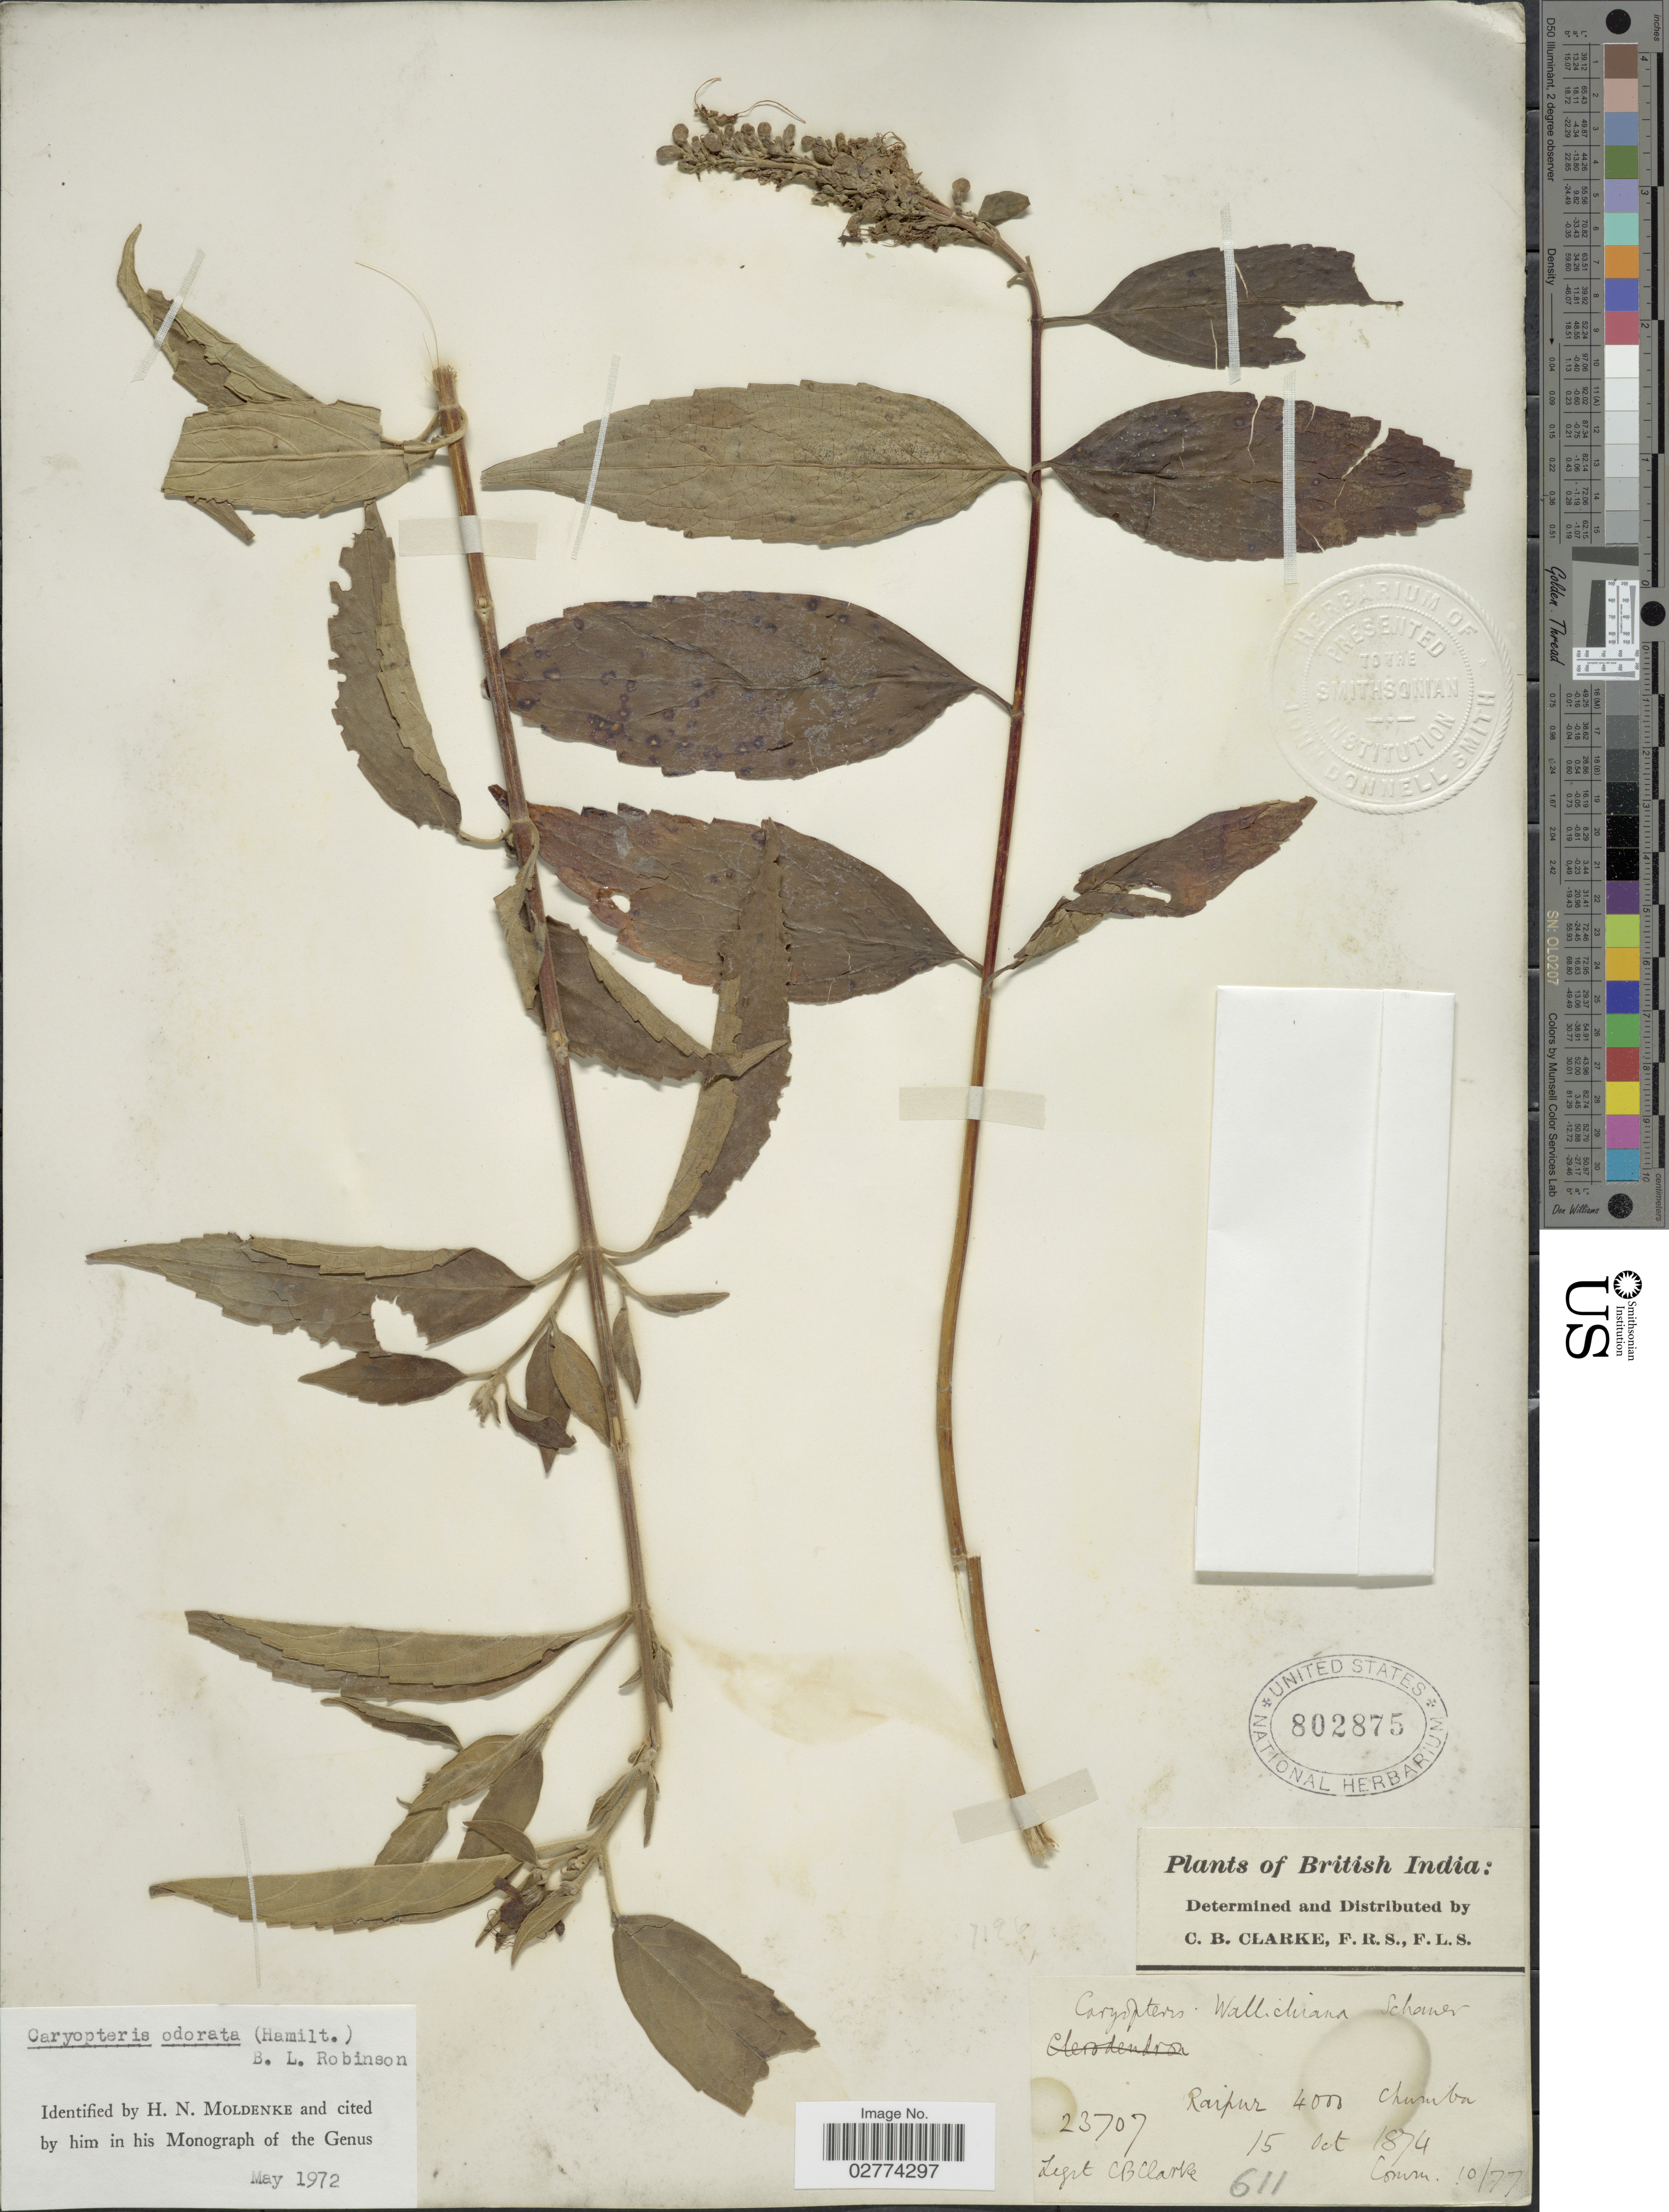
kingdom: Plantae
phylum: Tracheophyta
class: Magnoliopsida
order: Lamiales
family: Lamiaceae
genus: Caryopteris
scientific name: Caryopteris odorata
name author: (D. Don) B.L. Rob.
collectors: C. B. Clarke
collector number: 23707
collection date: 1874-10-15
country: India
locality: British India. Raipur. Chumba.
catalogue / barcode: US 802875